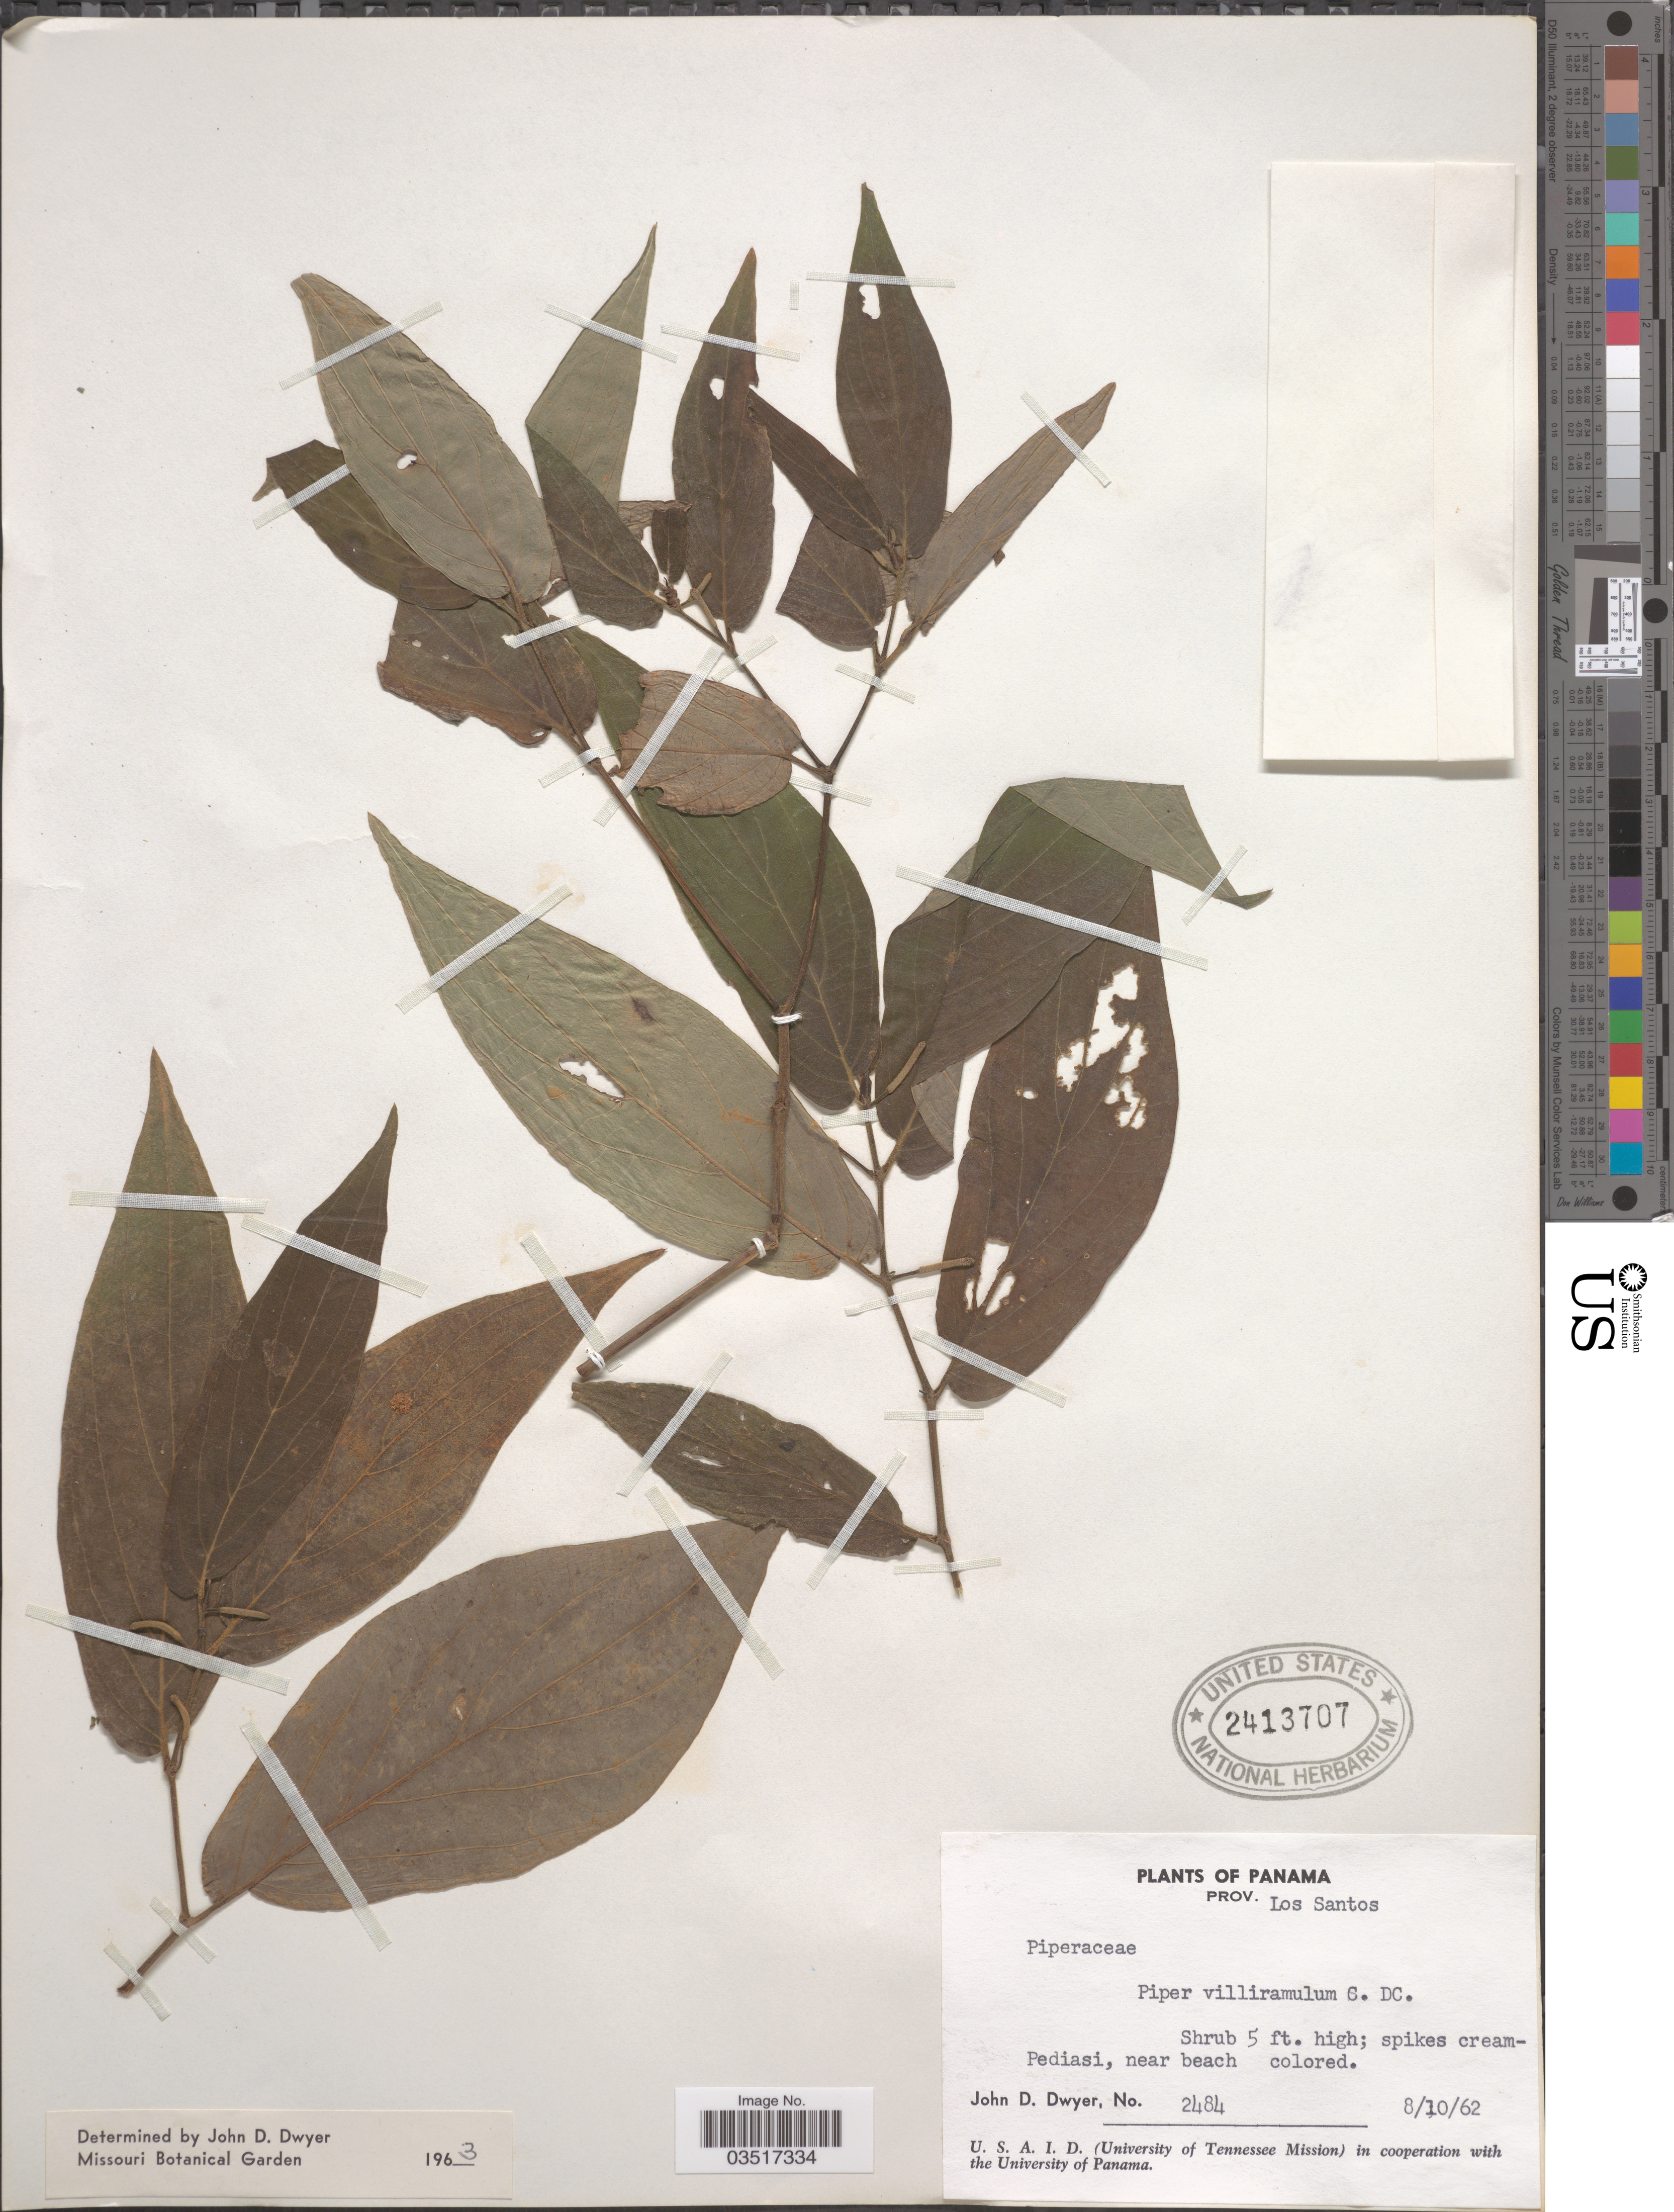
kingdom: Plantae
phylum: Tracheophyta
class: Magnoliopsida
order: Piperales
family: Piperaceae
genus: Piper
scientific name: Piper villiramulum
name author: C. DC.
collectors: J. D. Dwyer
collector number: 2484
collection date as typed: Transcribed d/m/y: 8/10/62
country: Panama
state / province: Los Santos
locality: Pediasi, near beach.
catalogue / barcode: US 2413707